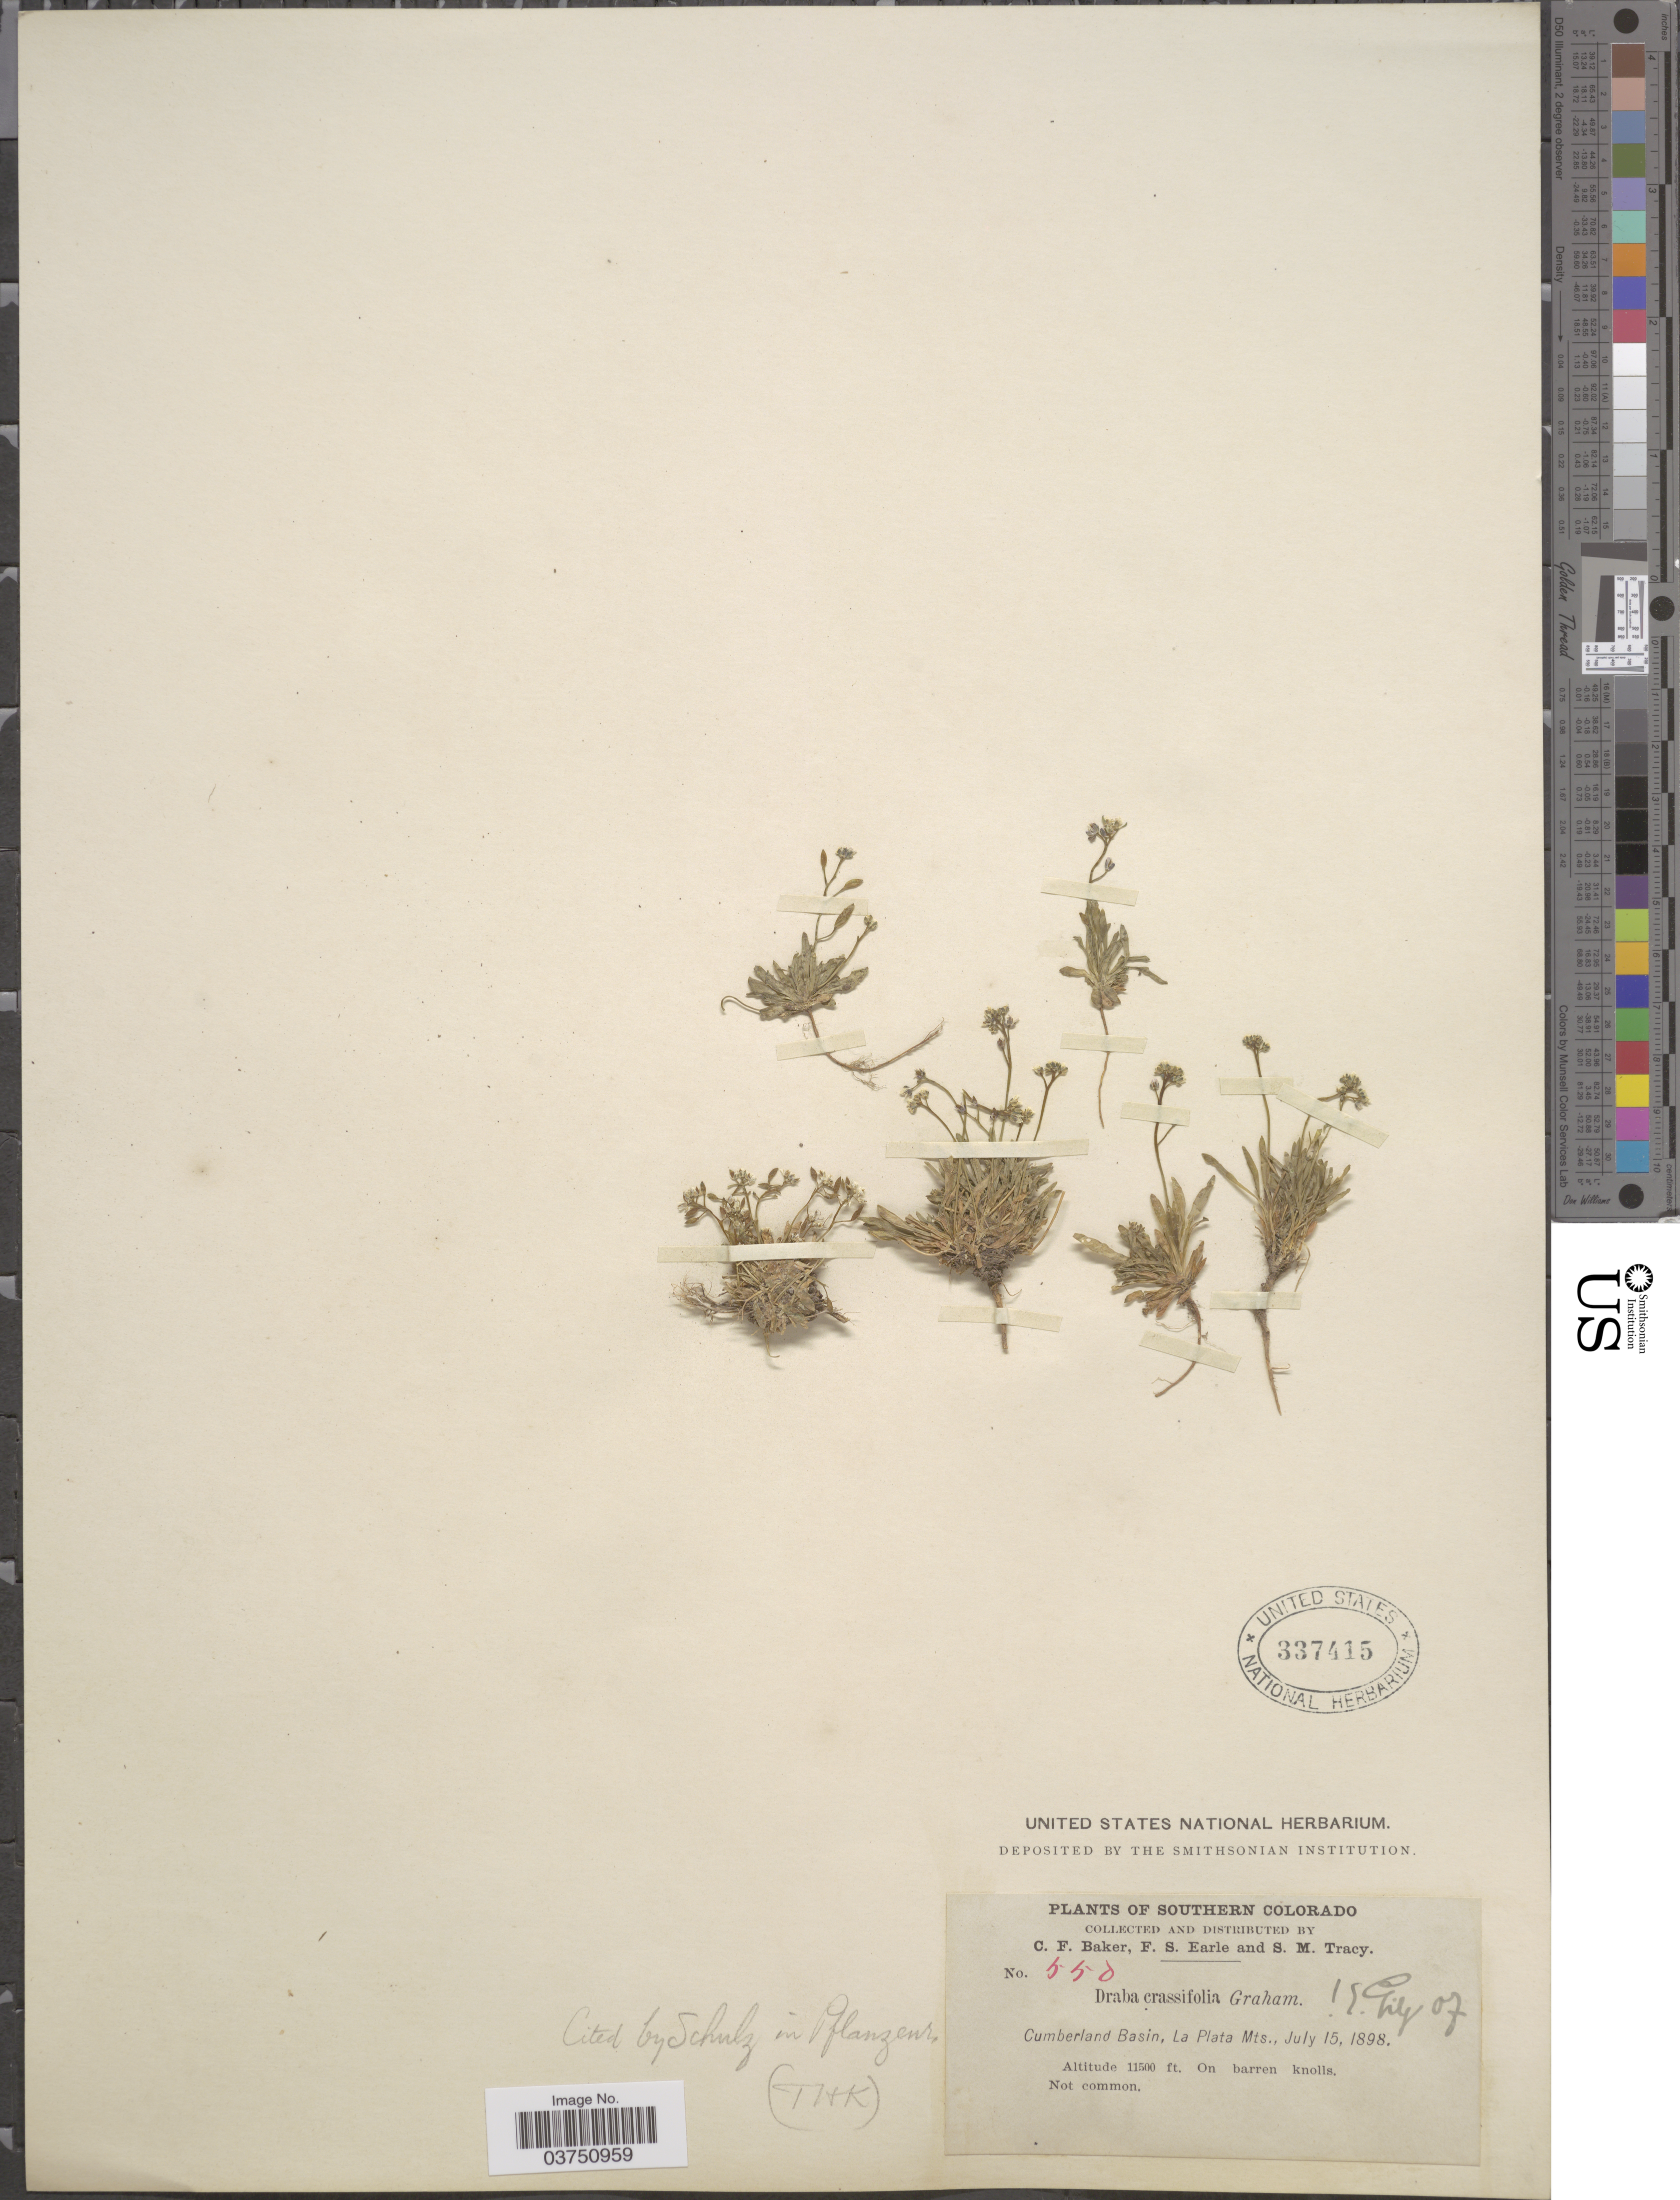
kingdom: Plantae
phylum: Tracheophyta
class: Magnoliopsida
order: Brassicales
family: Brassicaceae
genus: Draba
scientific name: Draba crassifolia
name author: Graham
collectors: C. F. Baker, F. S. Earle & S. M. Tracy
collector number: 550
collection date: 1898-07-15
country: United States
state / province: Colorado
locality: Southern Colorado. Cumberland Basin, La Plata Mts.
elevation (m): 3505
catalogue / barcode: US 337415